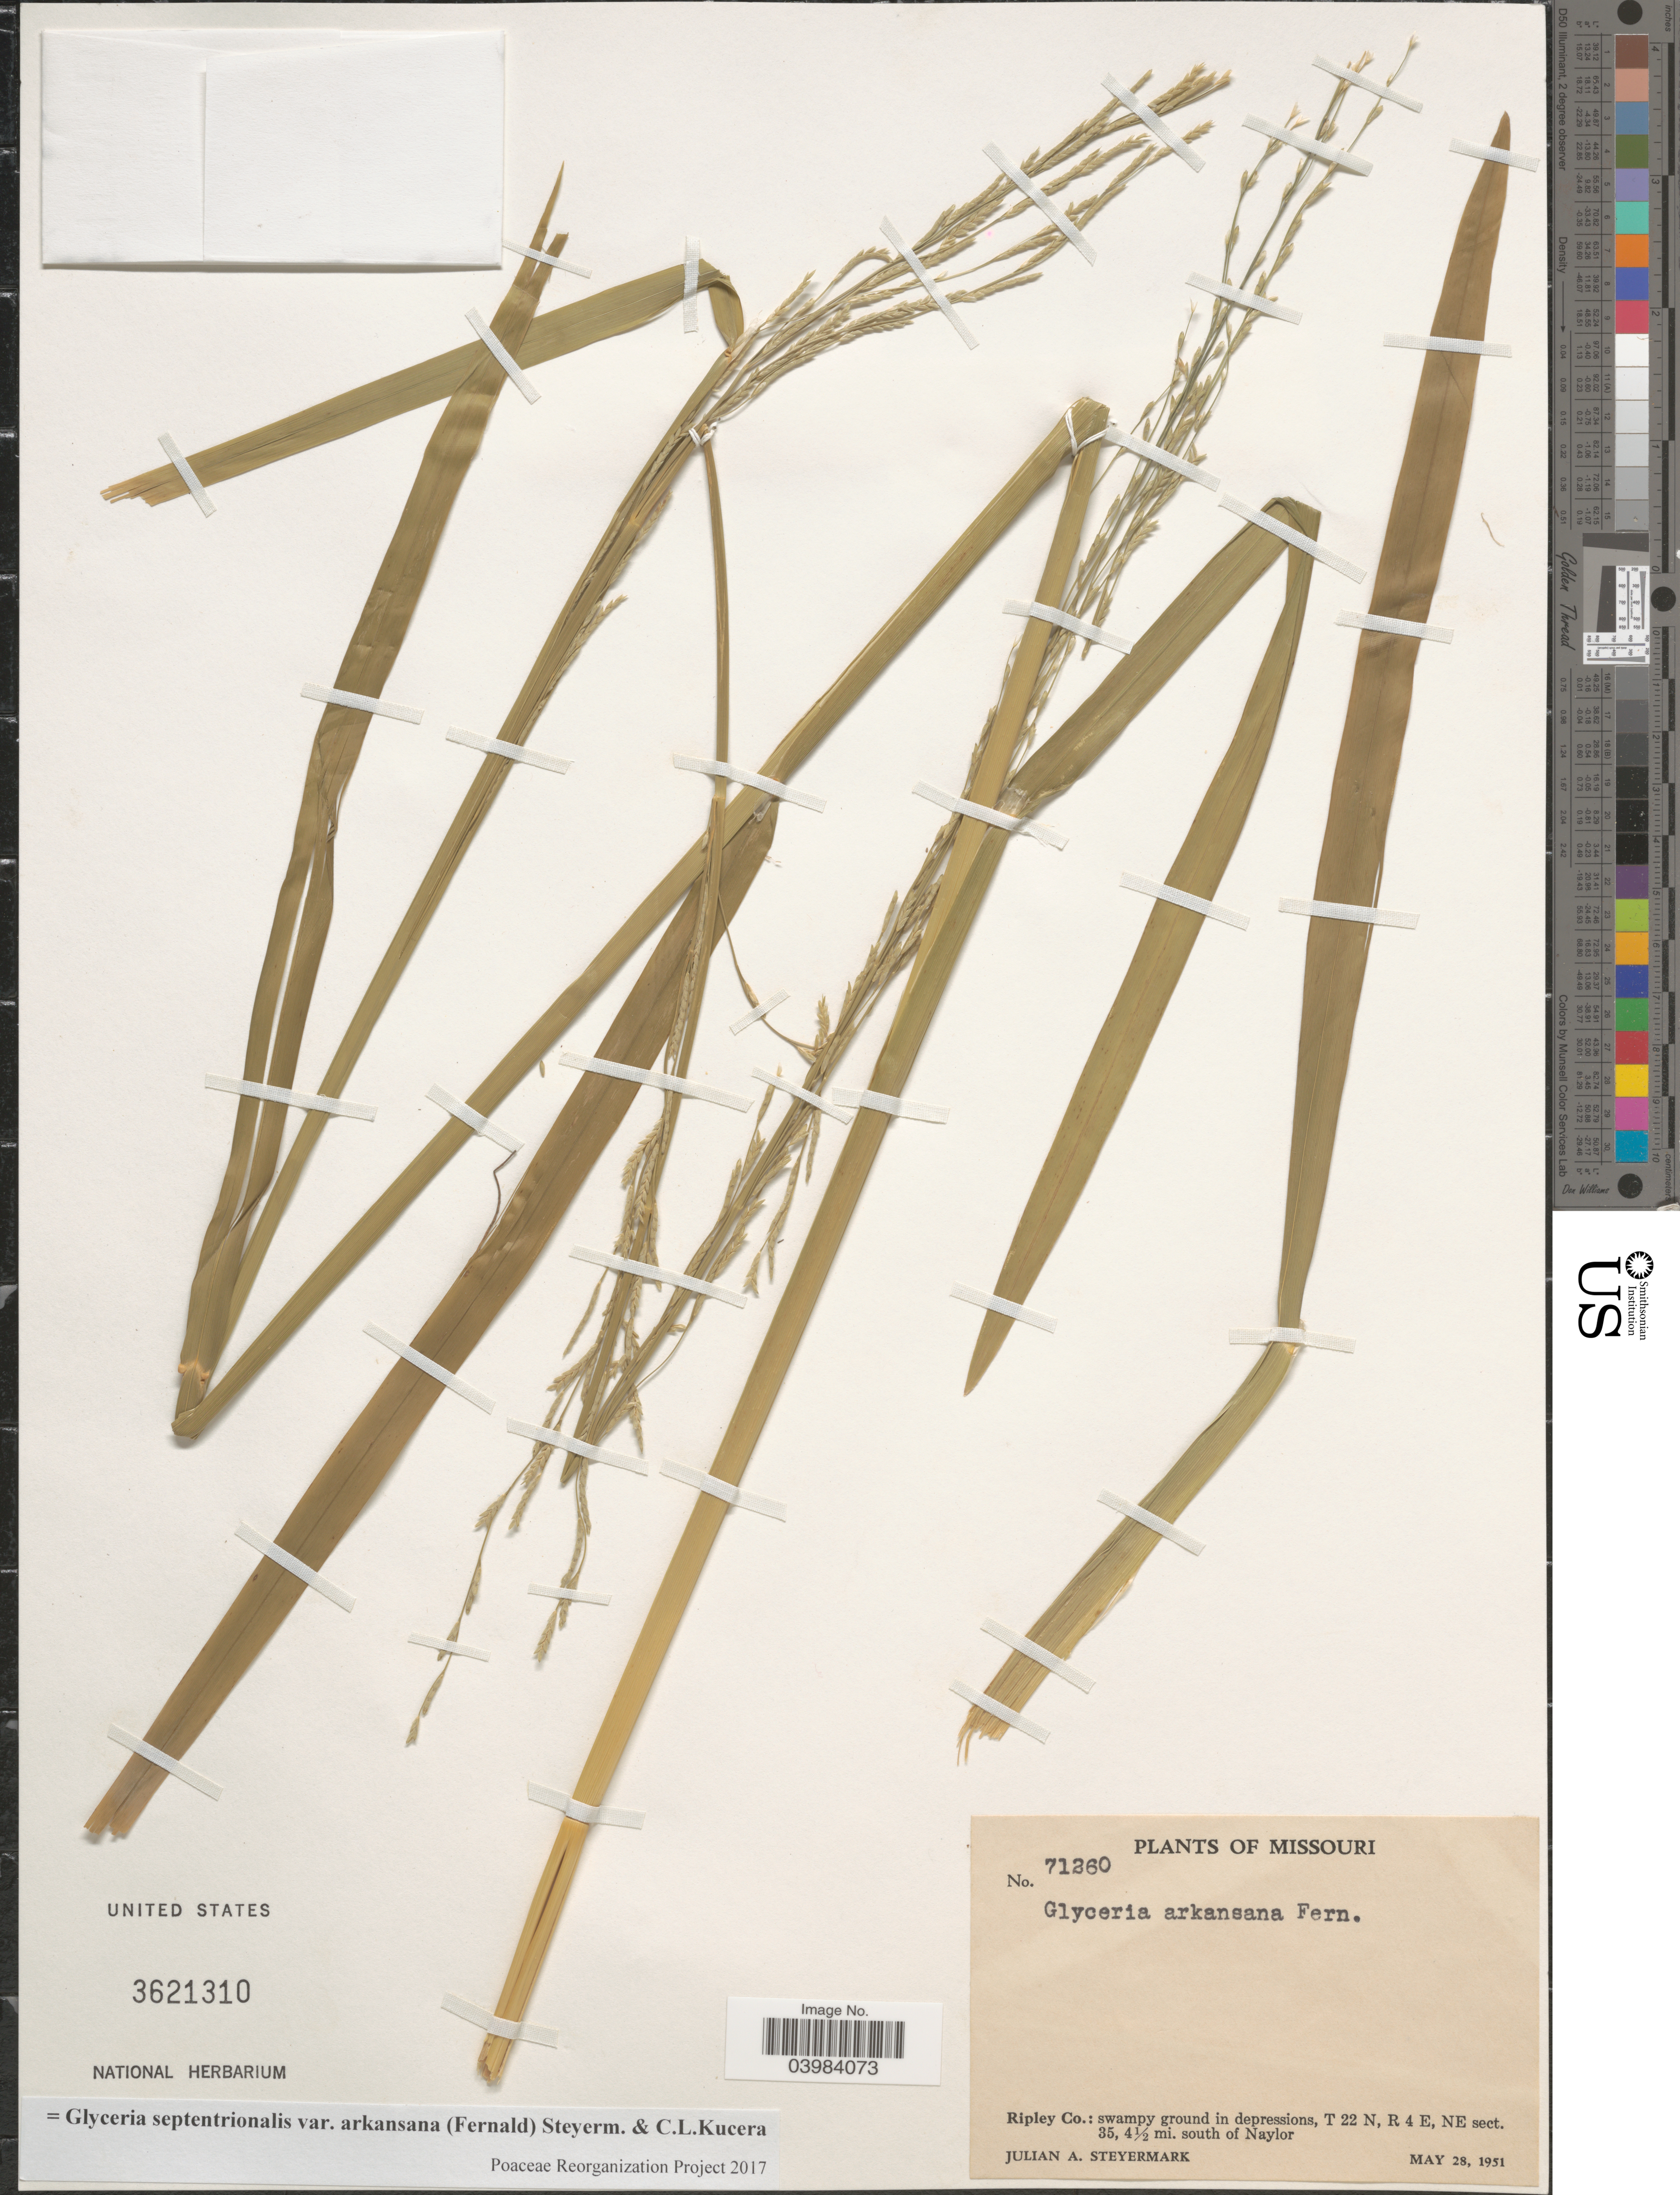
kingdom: Plantae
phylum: Tracheophyta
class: Liliopsida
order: Poales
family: Poaceae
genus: Glyceria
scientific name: Glyceria septentrionalis var. arkansana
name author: (Fernald) Steyerm. & Kucera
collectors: J. Steyermark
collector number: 71260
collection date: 1951-05-28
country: United States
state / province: Missouri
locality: Ripley Co.: swampy ground in depressions, T 22 N, R 4 E, Ne sect. 35, 4½ mi. south of Naylor.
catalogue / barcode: US 3621310